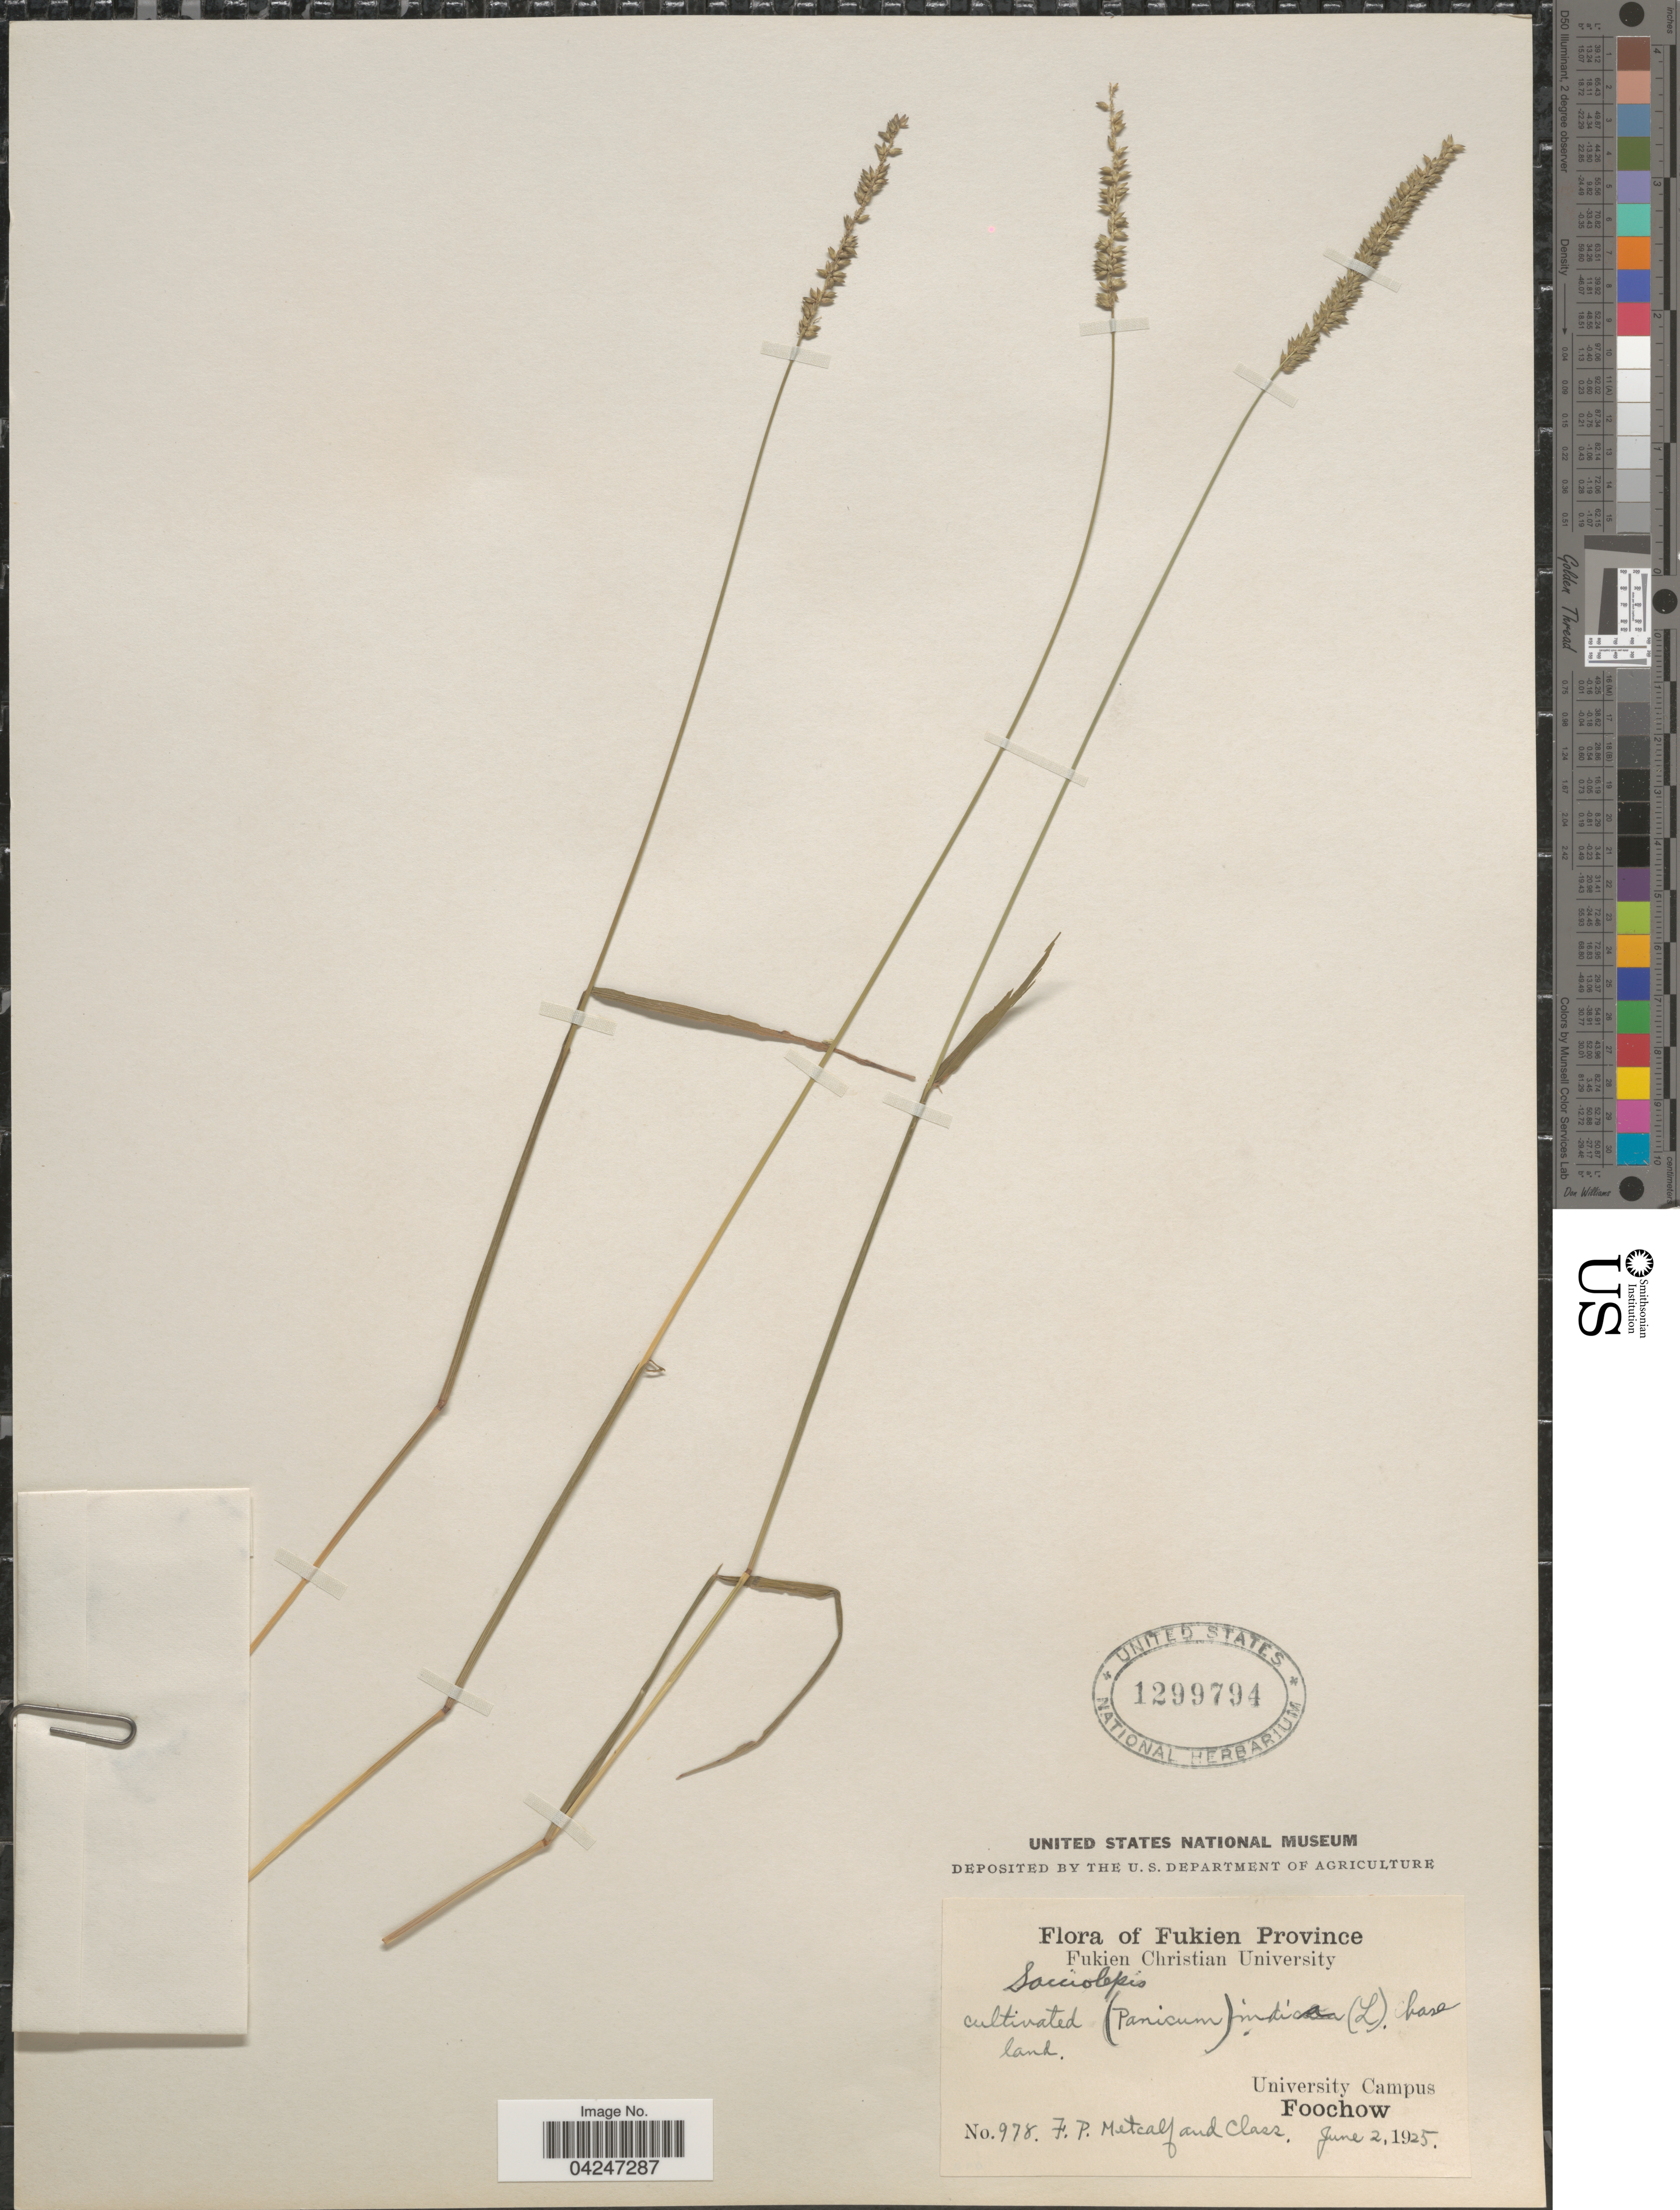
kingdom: Plantae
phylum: Tracheophyta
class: Liliopsida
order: Poales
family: Poaceae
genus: Sacciolepis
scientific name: Sacciolepis indica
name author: (L.) Chase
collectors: F. Metcalf & Class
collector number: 978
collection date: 1925-06-02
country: China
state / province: Fujian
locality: Fukien Province. University Campus Foochow.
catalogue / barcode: US 1299794